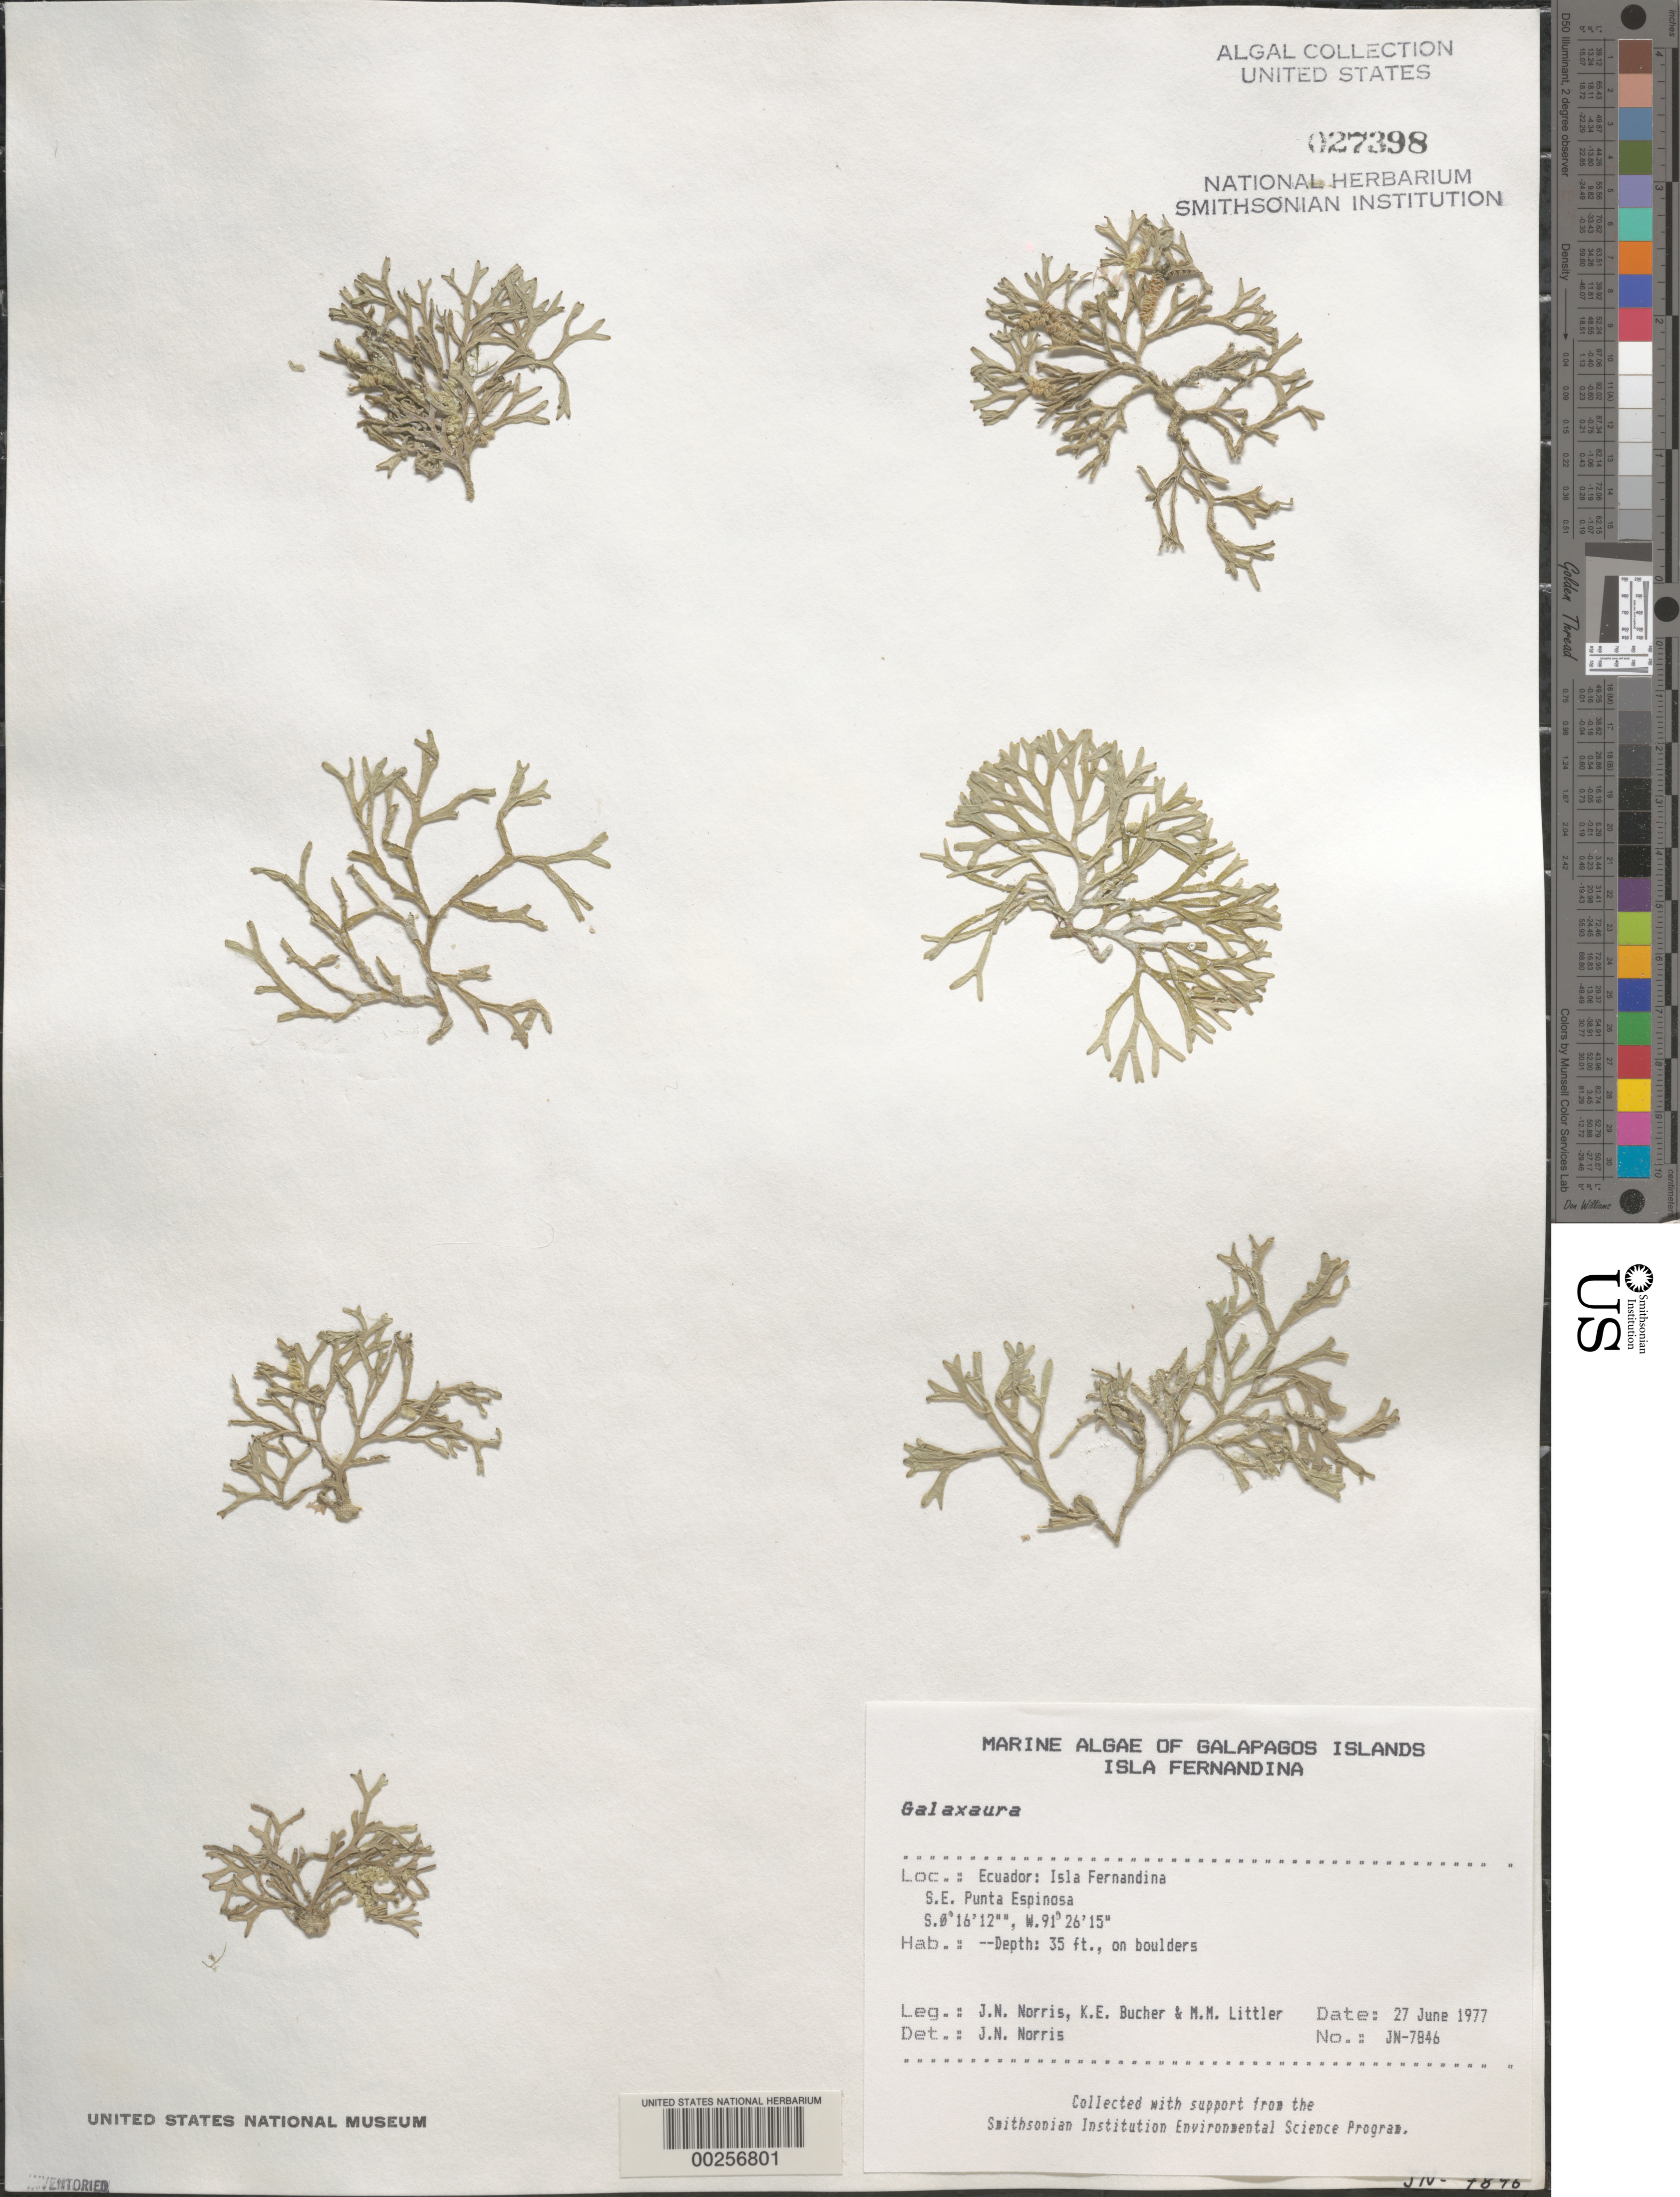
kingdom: Plantae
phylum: Rhodophyta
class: Florideophyceae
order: Nemaliales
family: Galaxauraceae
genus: Galaxaura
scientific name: Galaxaura sp.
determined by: Norris, James N.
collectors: J. N. Norris, K. E. Bucher & M. M. Littler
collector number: JN-7846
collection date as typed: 27 Jun 1977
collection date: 1977-06-27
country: Ecuador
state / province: Colón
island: Fernandina [Narborough]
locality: Punta Espinosa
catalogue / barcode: US 27398